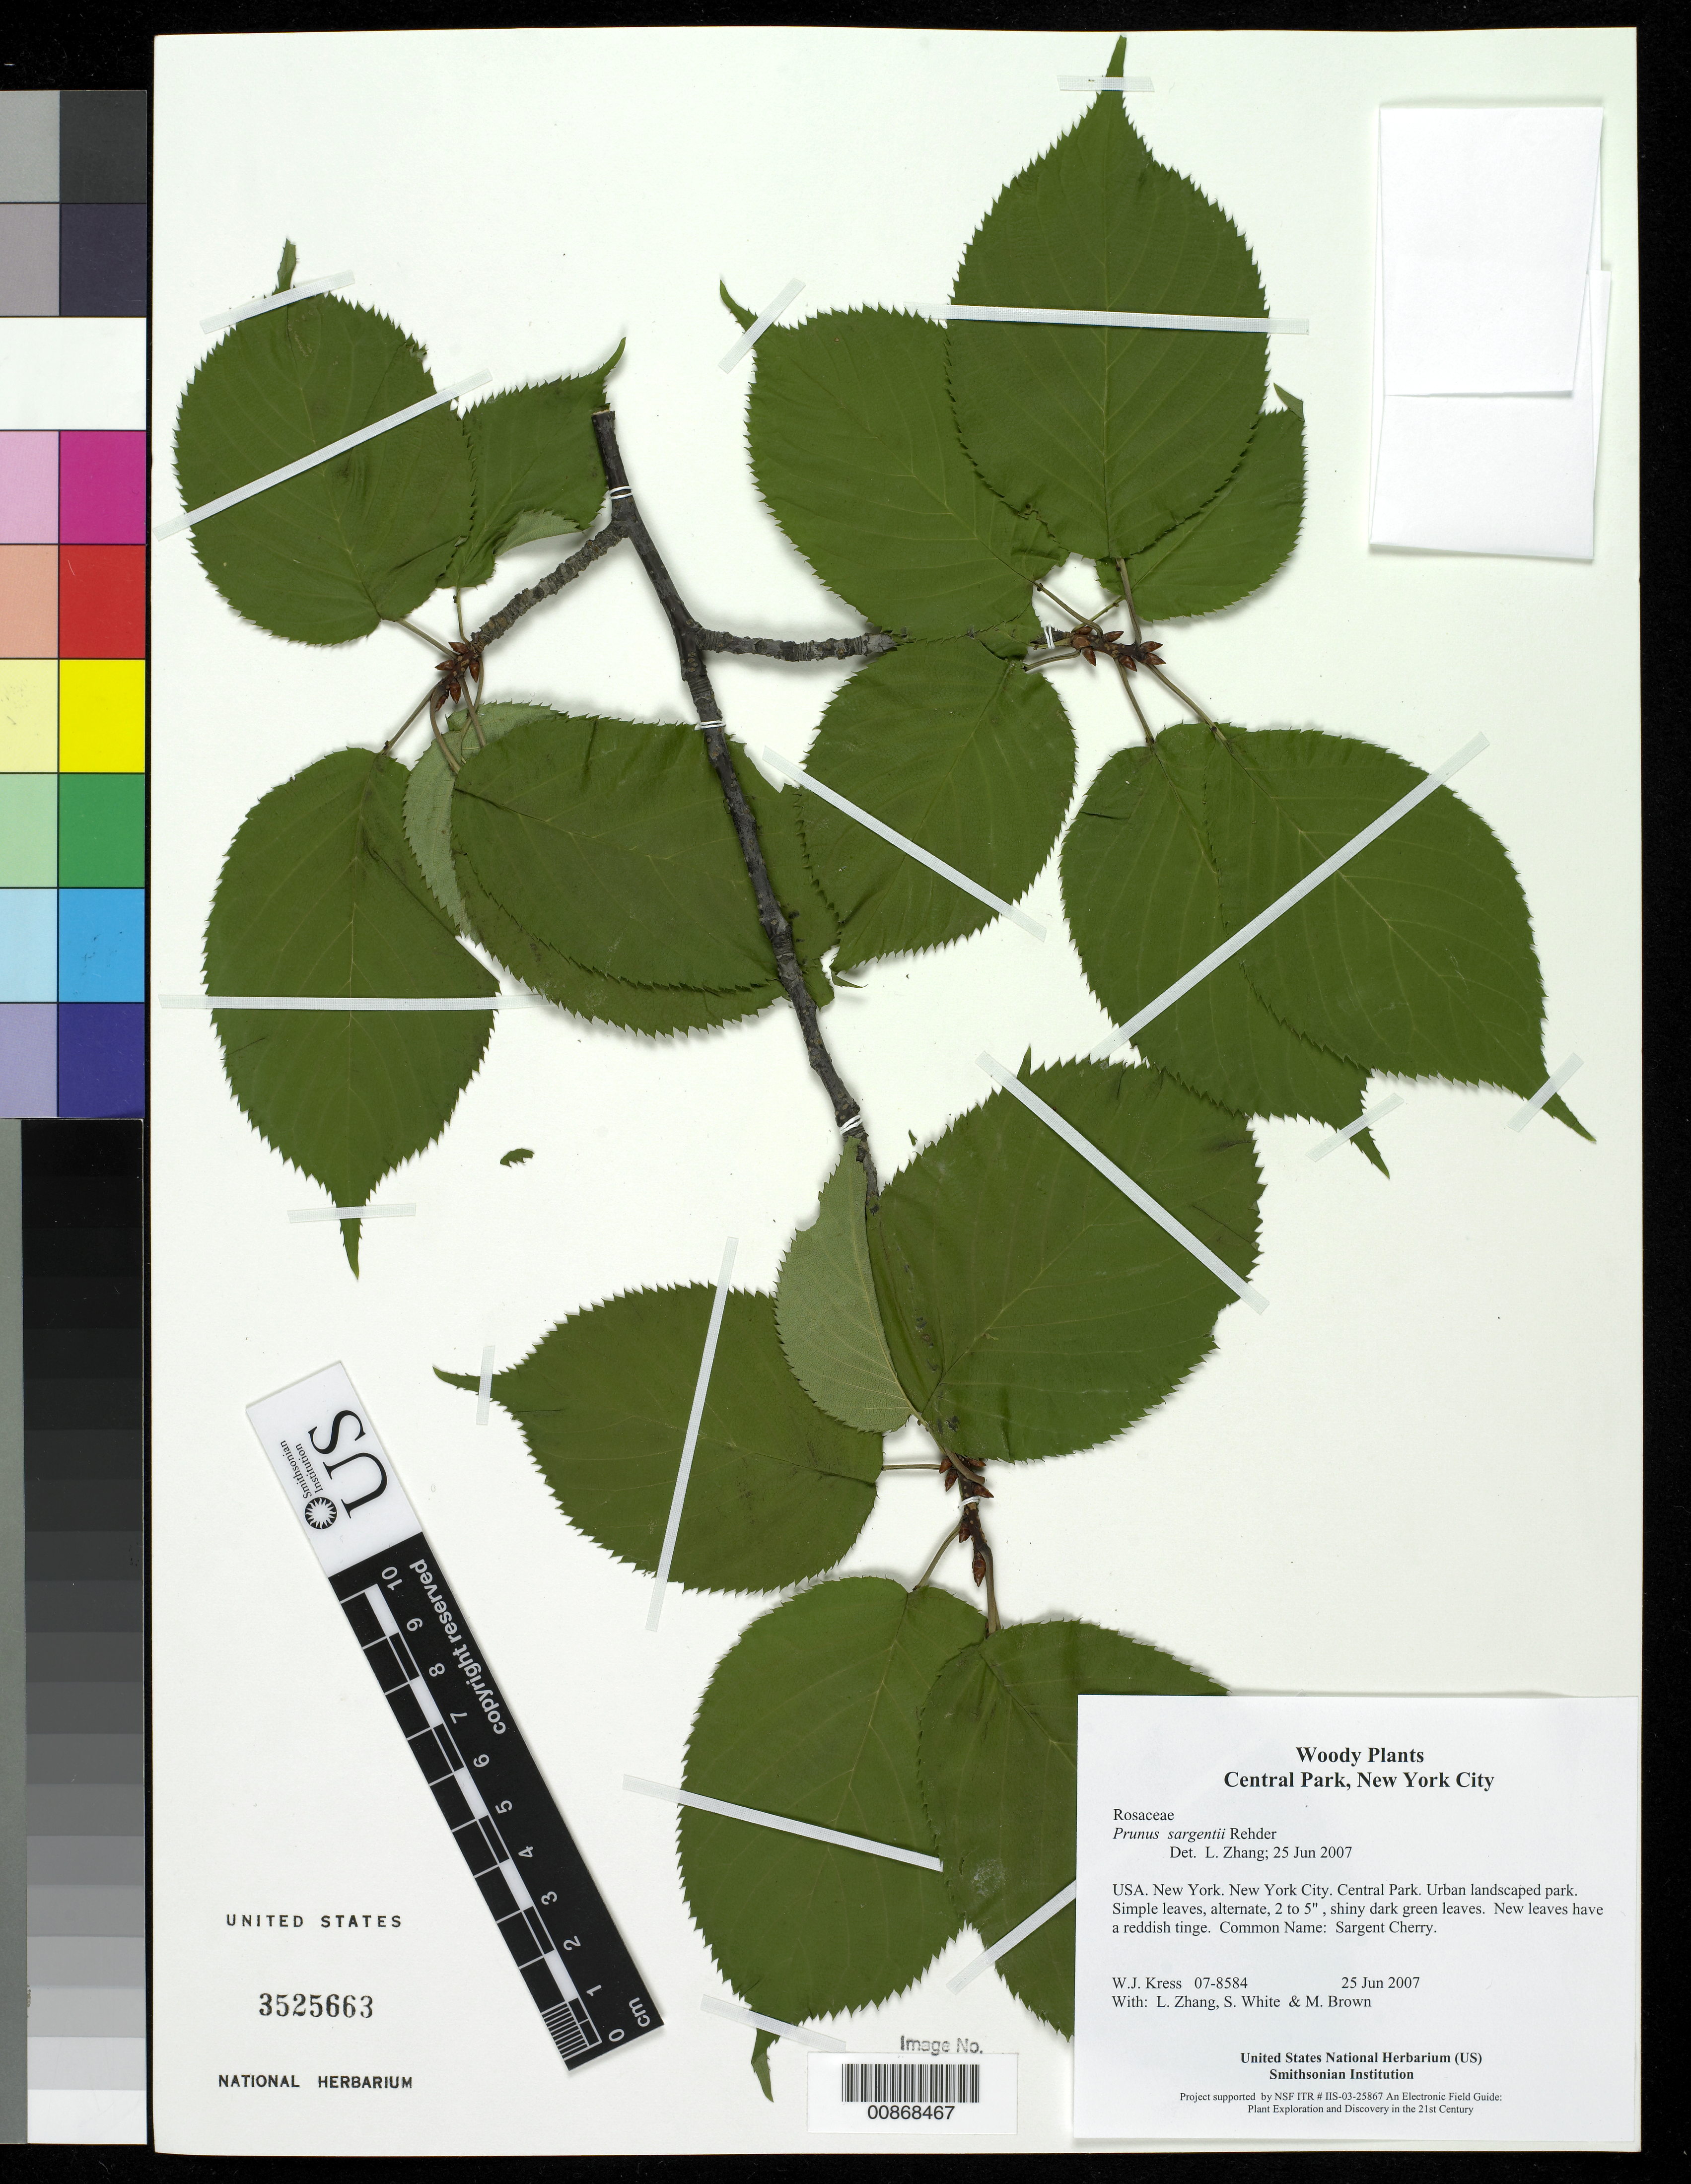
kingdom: Plantae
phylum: Tracheophyta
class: Magnoliopsida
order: Rosales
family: Rosaceae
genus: Prunus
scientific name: Prunus sargentii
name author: Rehder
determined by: Zhang, L. B.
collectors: W. J. Kress, L. B. Zhang, S. White & M. Brown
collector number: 07-8584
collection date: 2007-06-25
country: United States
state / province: New York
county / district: New York City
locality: Central Park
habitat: Urban landscaped park.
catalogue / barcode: US 3525663